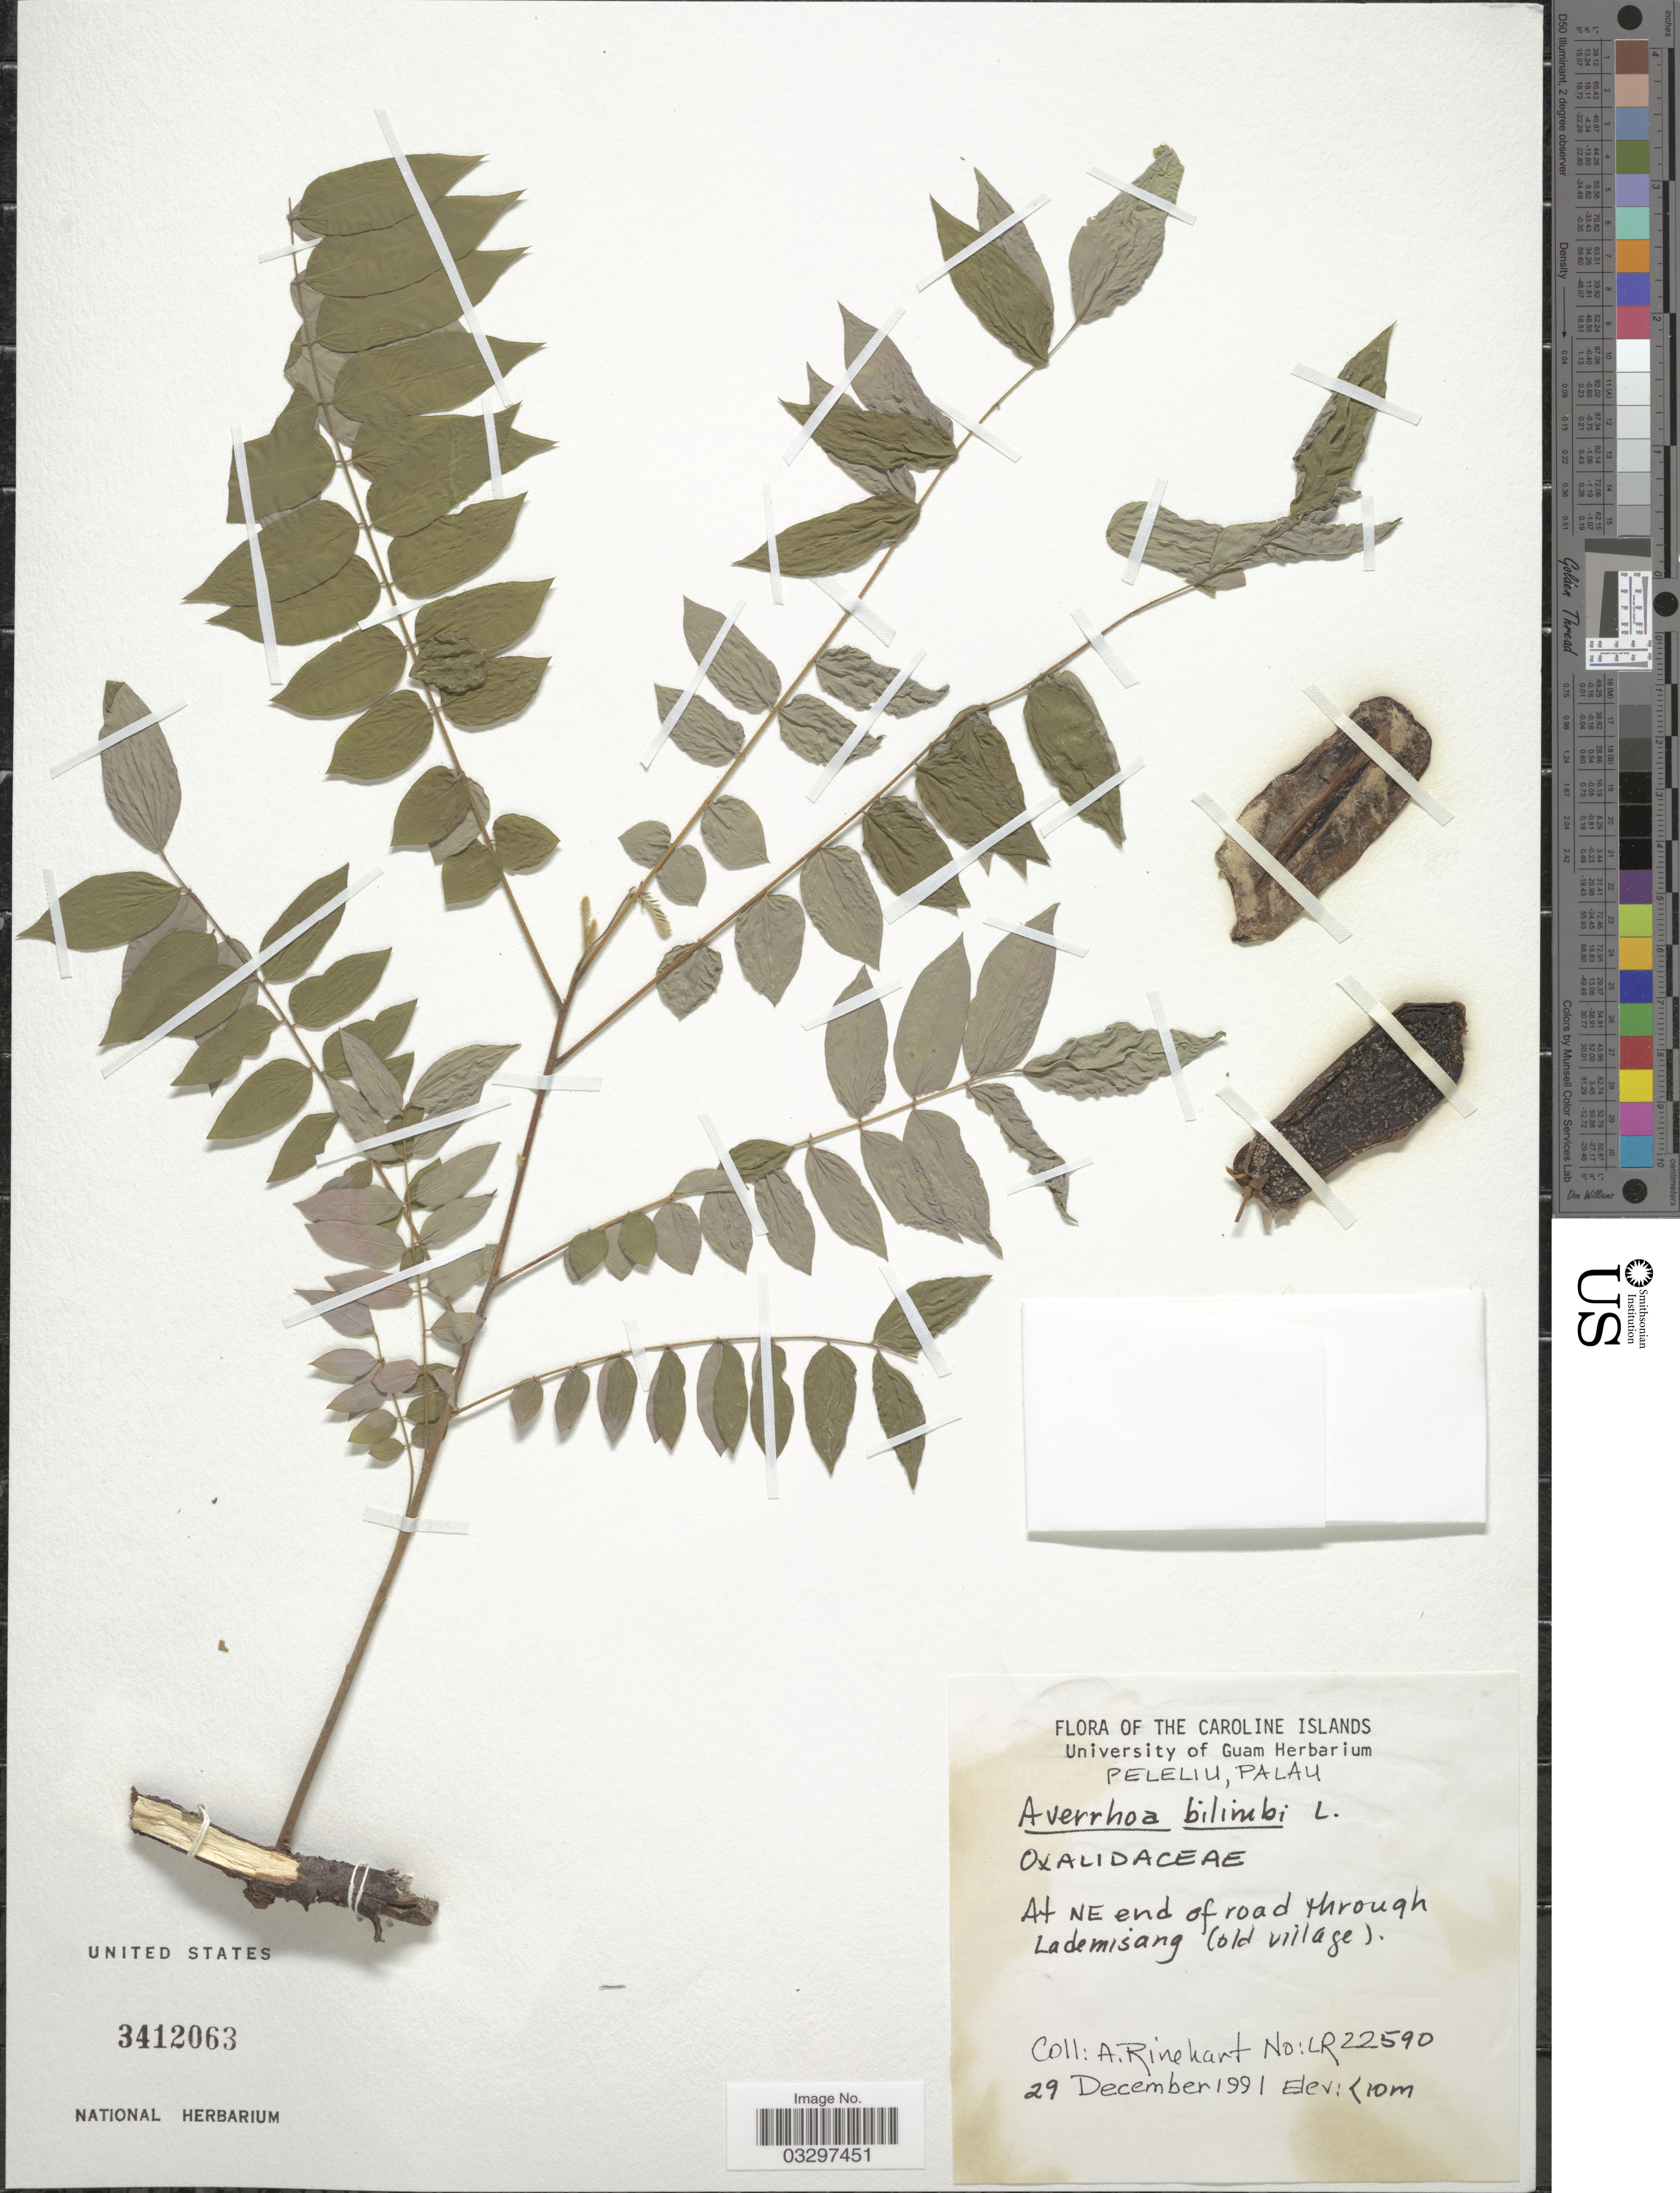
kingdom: Plantae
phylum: Tracheophyta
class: Magnoliopsida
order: Oxalidales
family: Oxalidaceae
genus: Averrhoa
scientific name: Averrhoa bilimbi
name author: L.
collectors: A. Rinehart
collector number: LR22590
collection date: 1991-12-29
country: Palau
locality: Peleliu, Palau. The Caroline Islands. At NE end of road through Lademisang (old village).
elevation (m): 10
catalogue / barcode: US 3412063